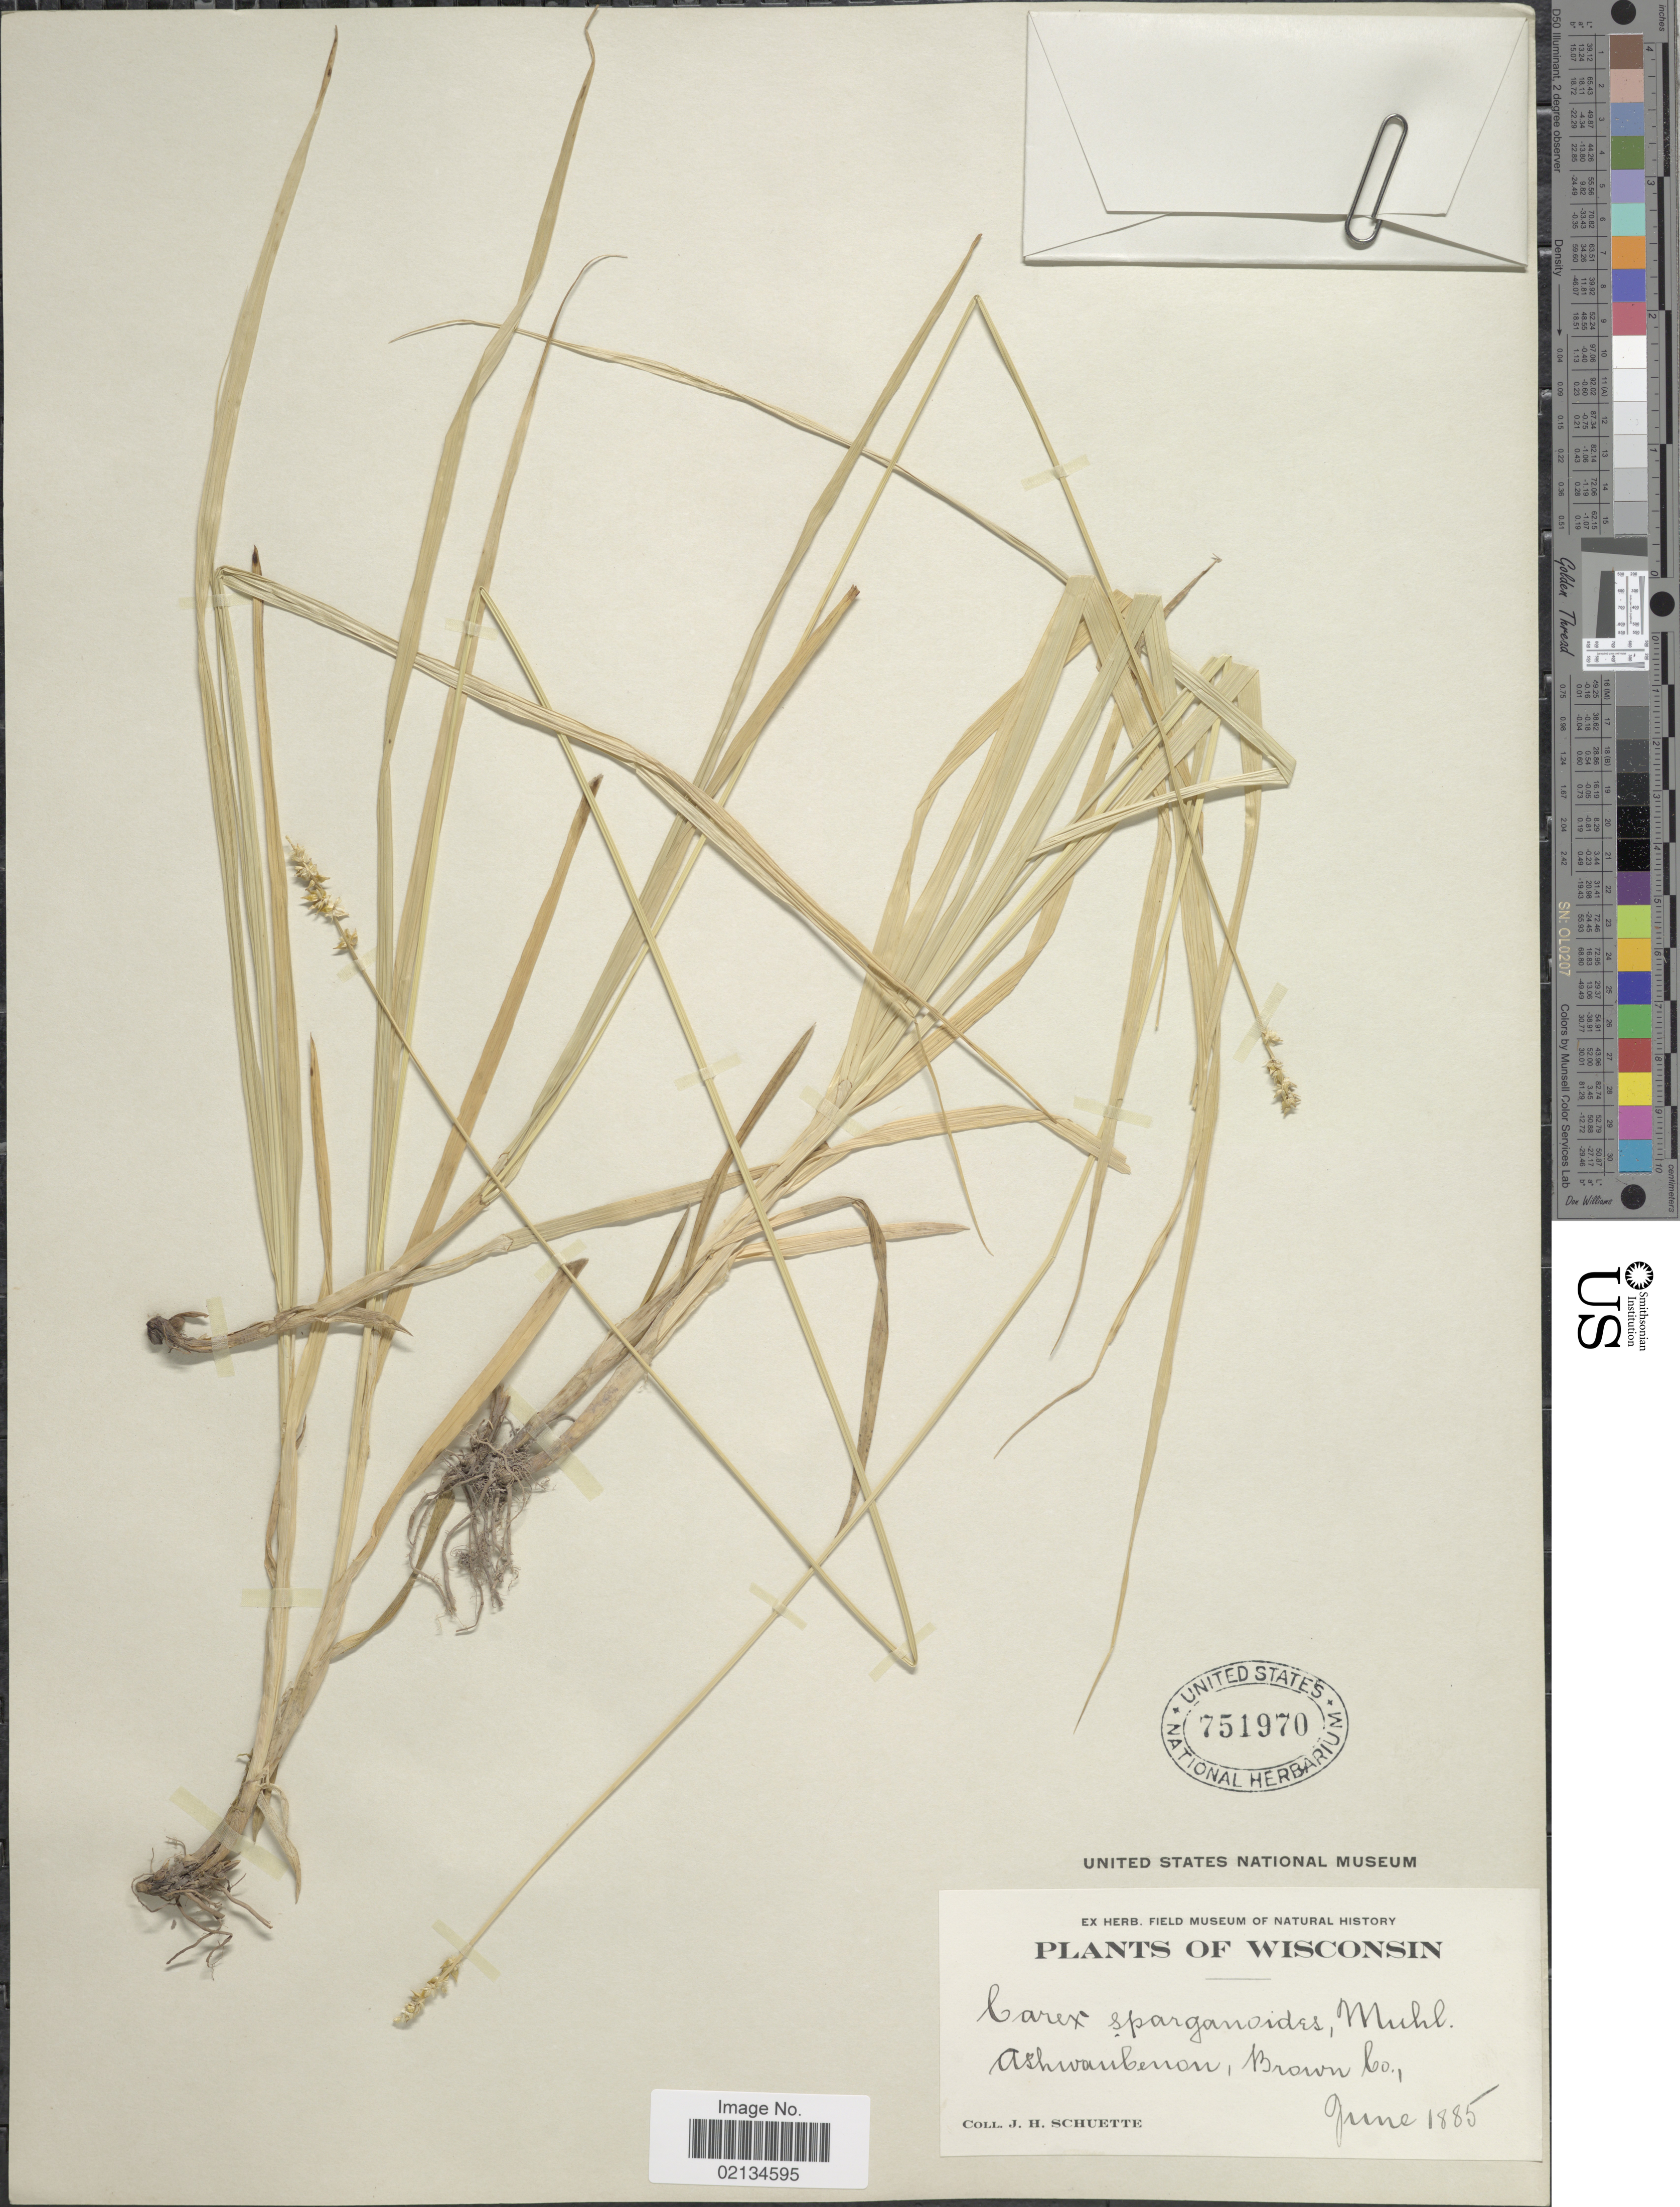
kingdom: Plantae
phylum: Tracheophyta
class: Liliopsida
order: Poales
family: Cyperaceae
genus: Carex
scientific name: Carex sparganioides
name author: Muhl. ex Willd.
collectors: J. H. Schuette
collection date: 1885-06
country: United States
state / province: Wisconsin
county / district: Brown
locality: Ashwaubenon, Brown Co.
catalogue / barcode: US 751970